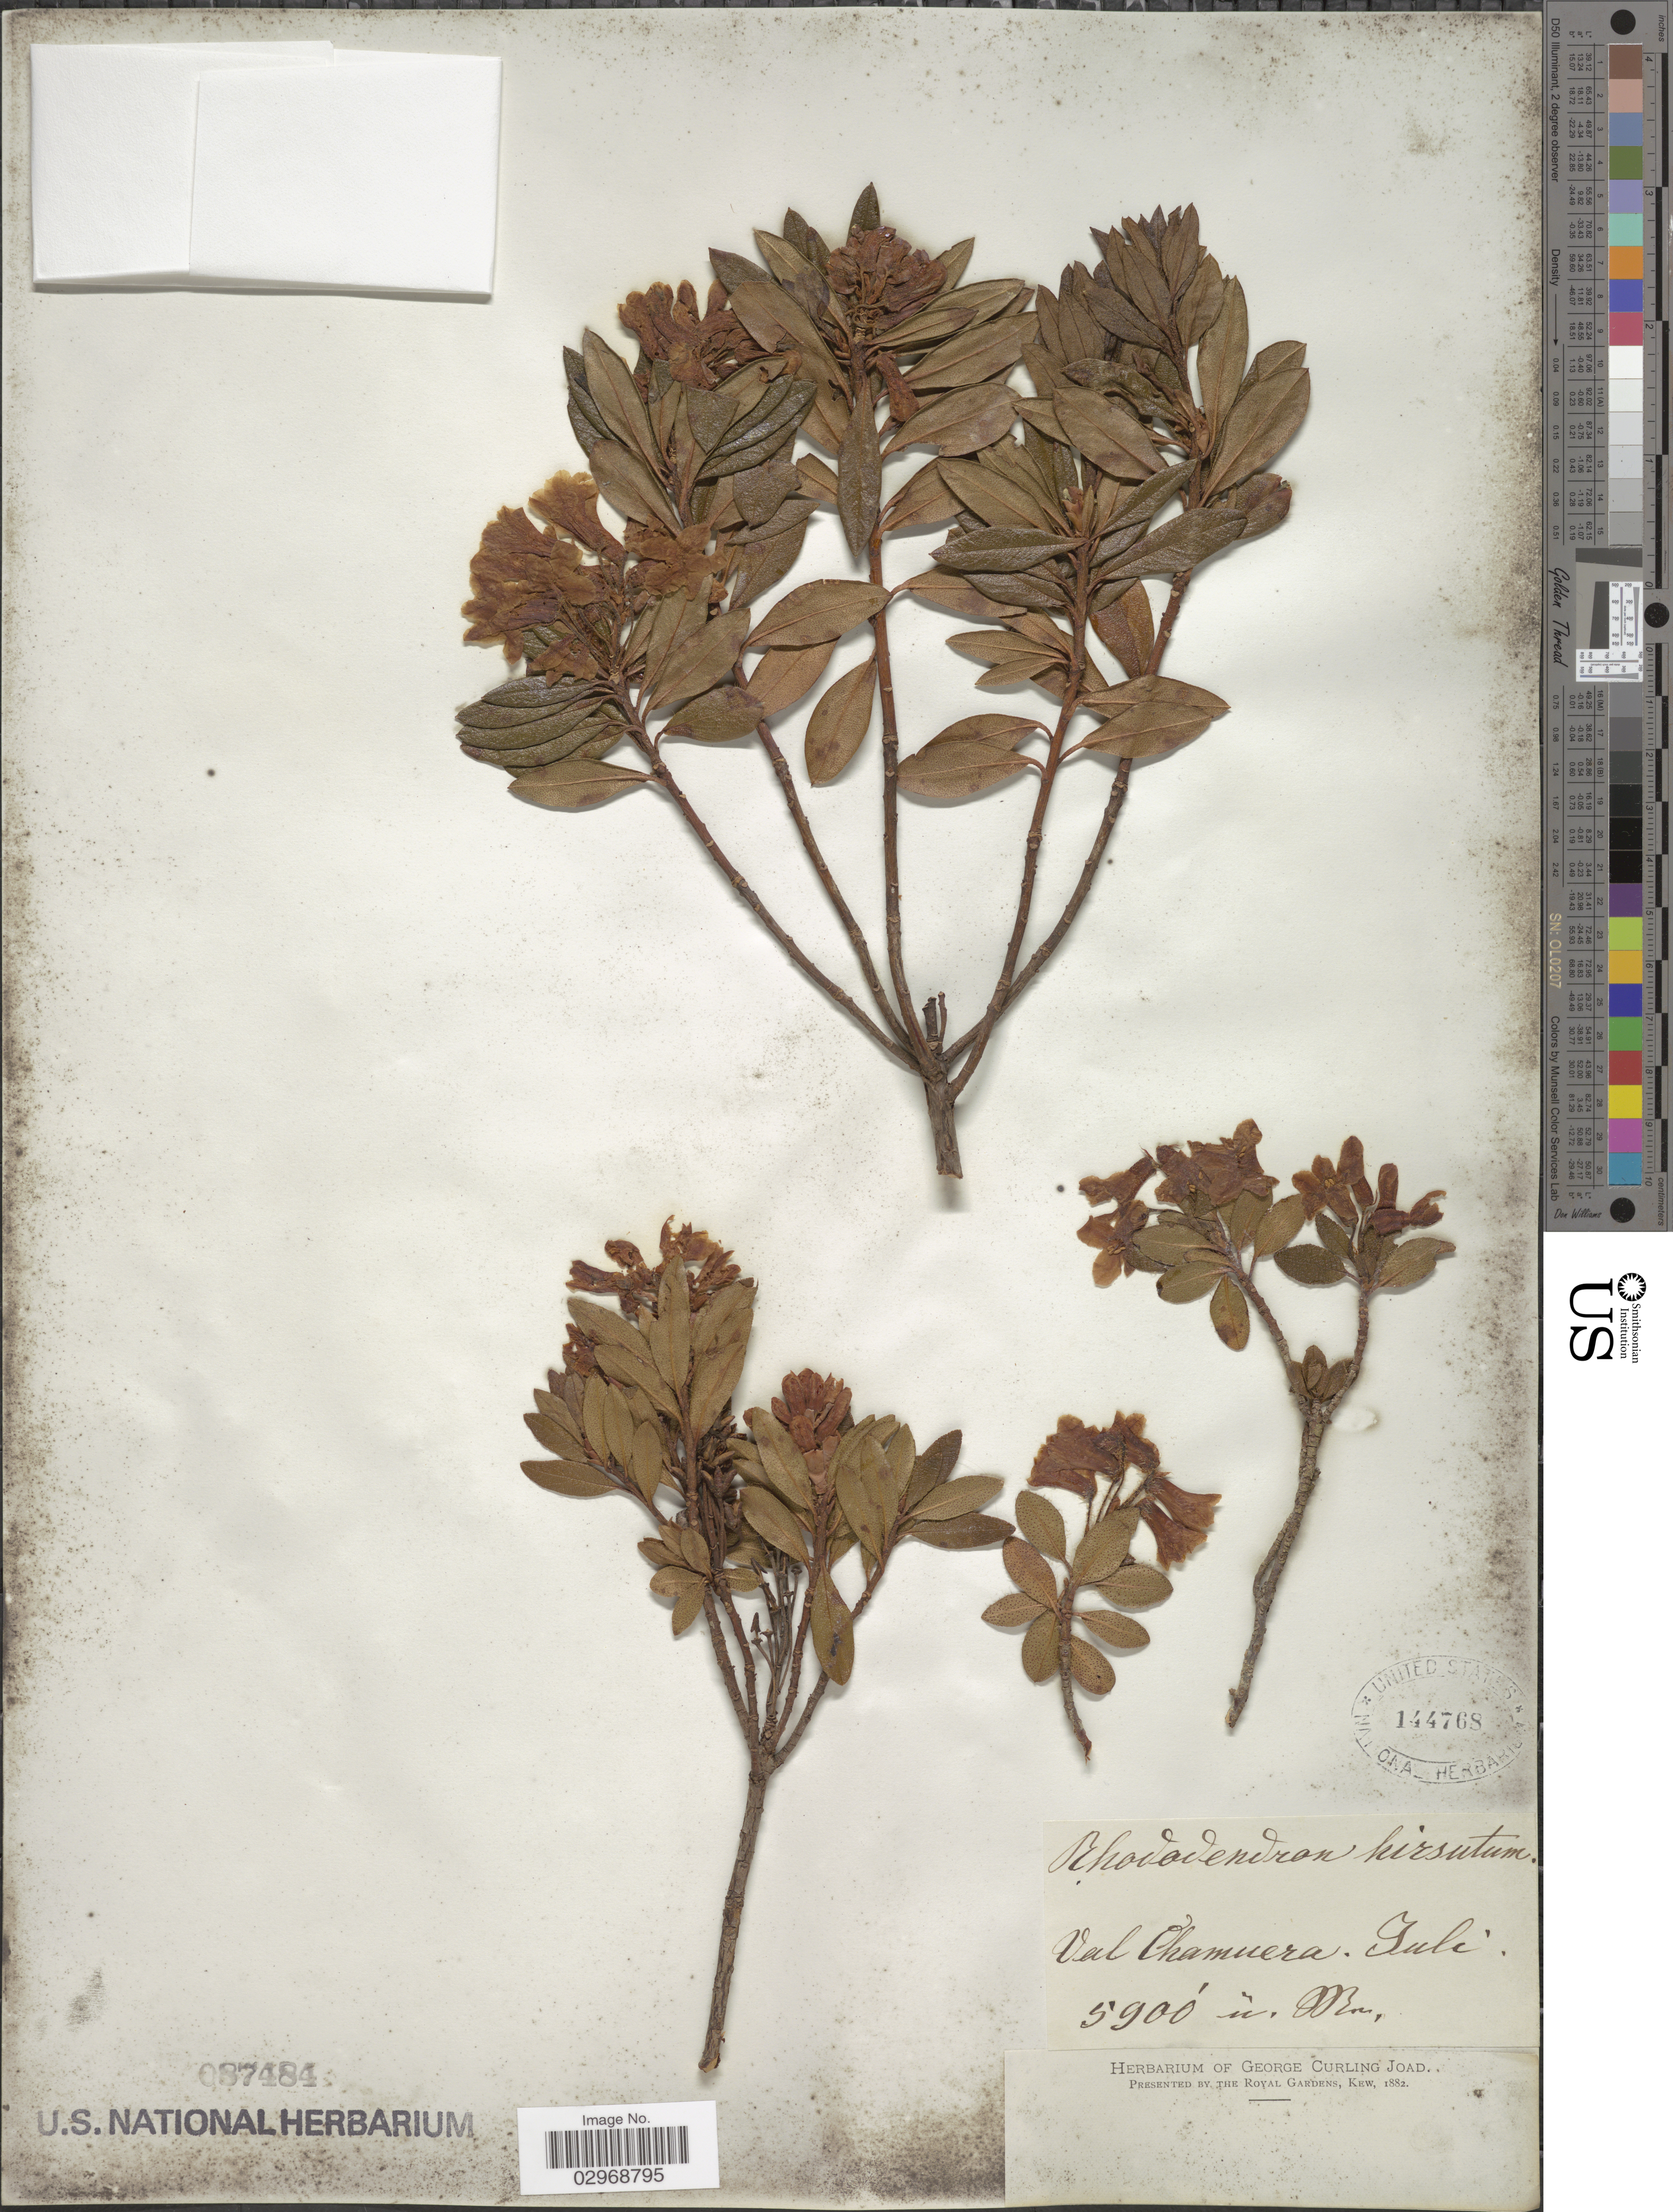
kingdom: Plantae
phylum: Tracheophyta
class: Magnoliopsida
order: Ericales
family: Ericaceae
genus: Rhododendron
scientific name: Rhododendron hirsutum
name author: L.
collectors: ex herb. George Curling Joad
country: Switzerland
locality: Val Chamuera.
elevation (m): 1798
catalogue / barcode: US 87484